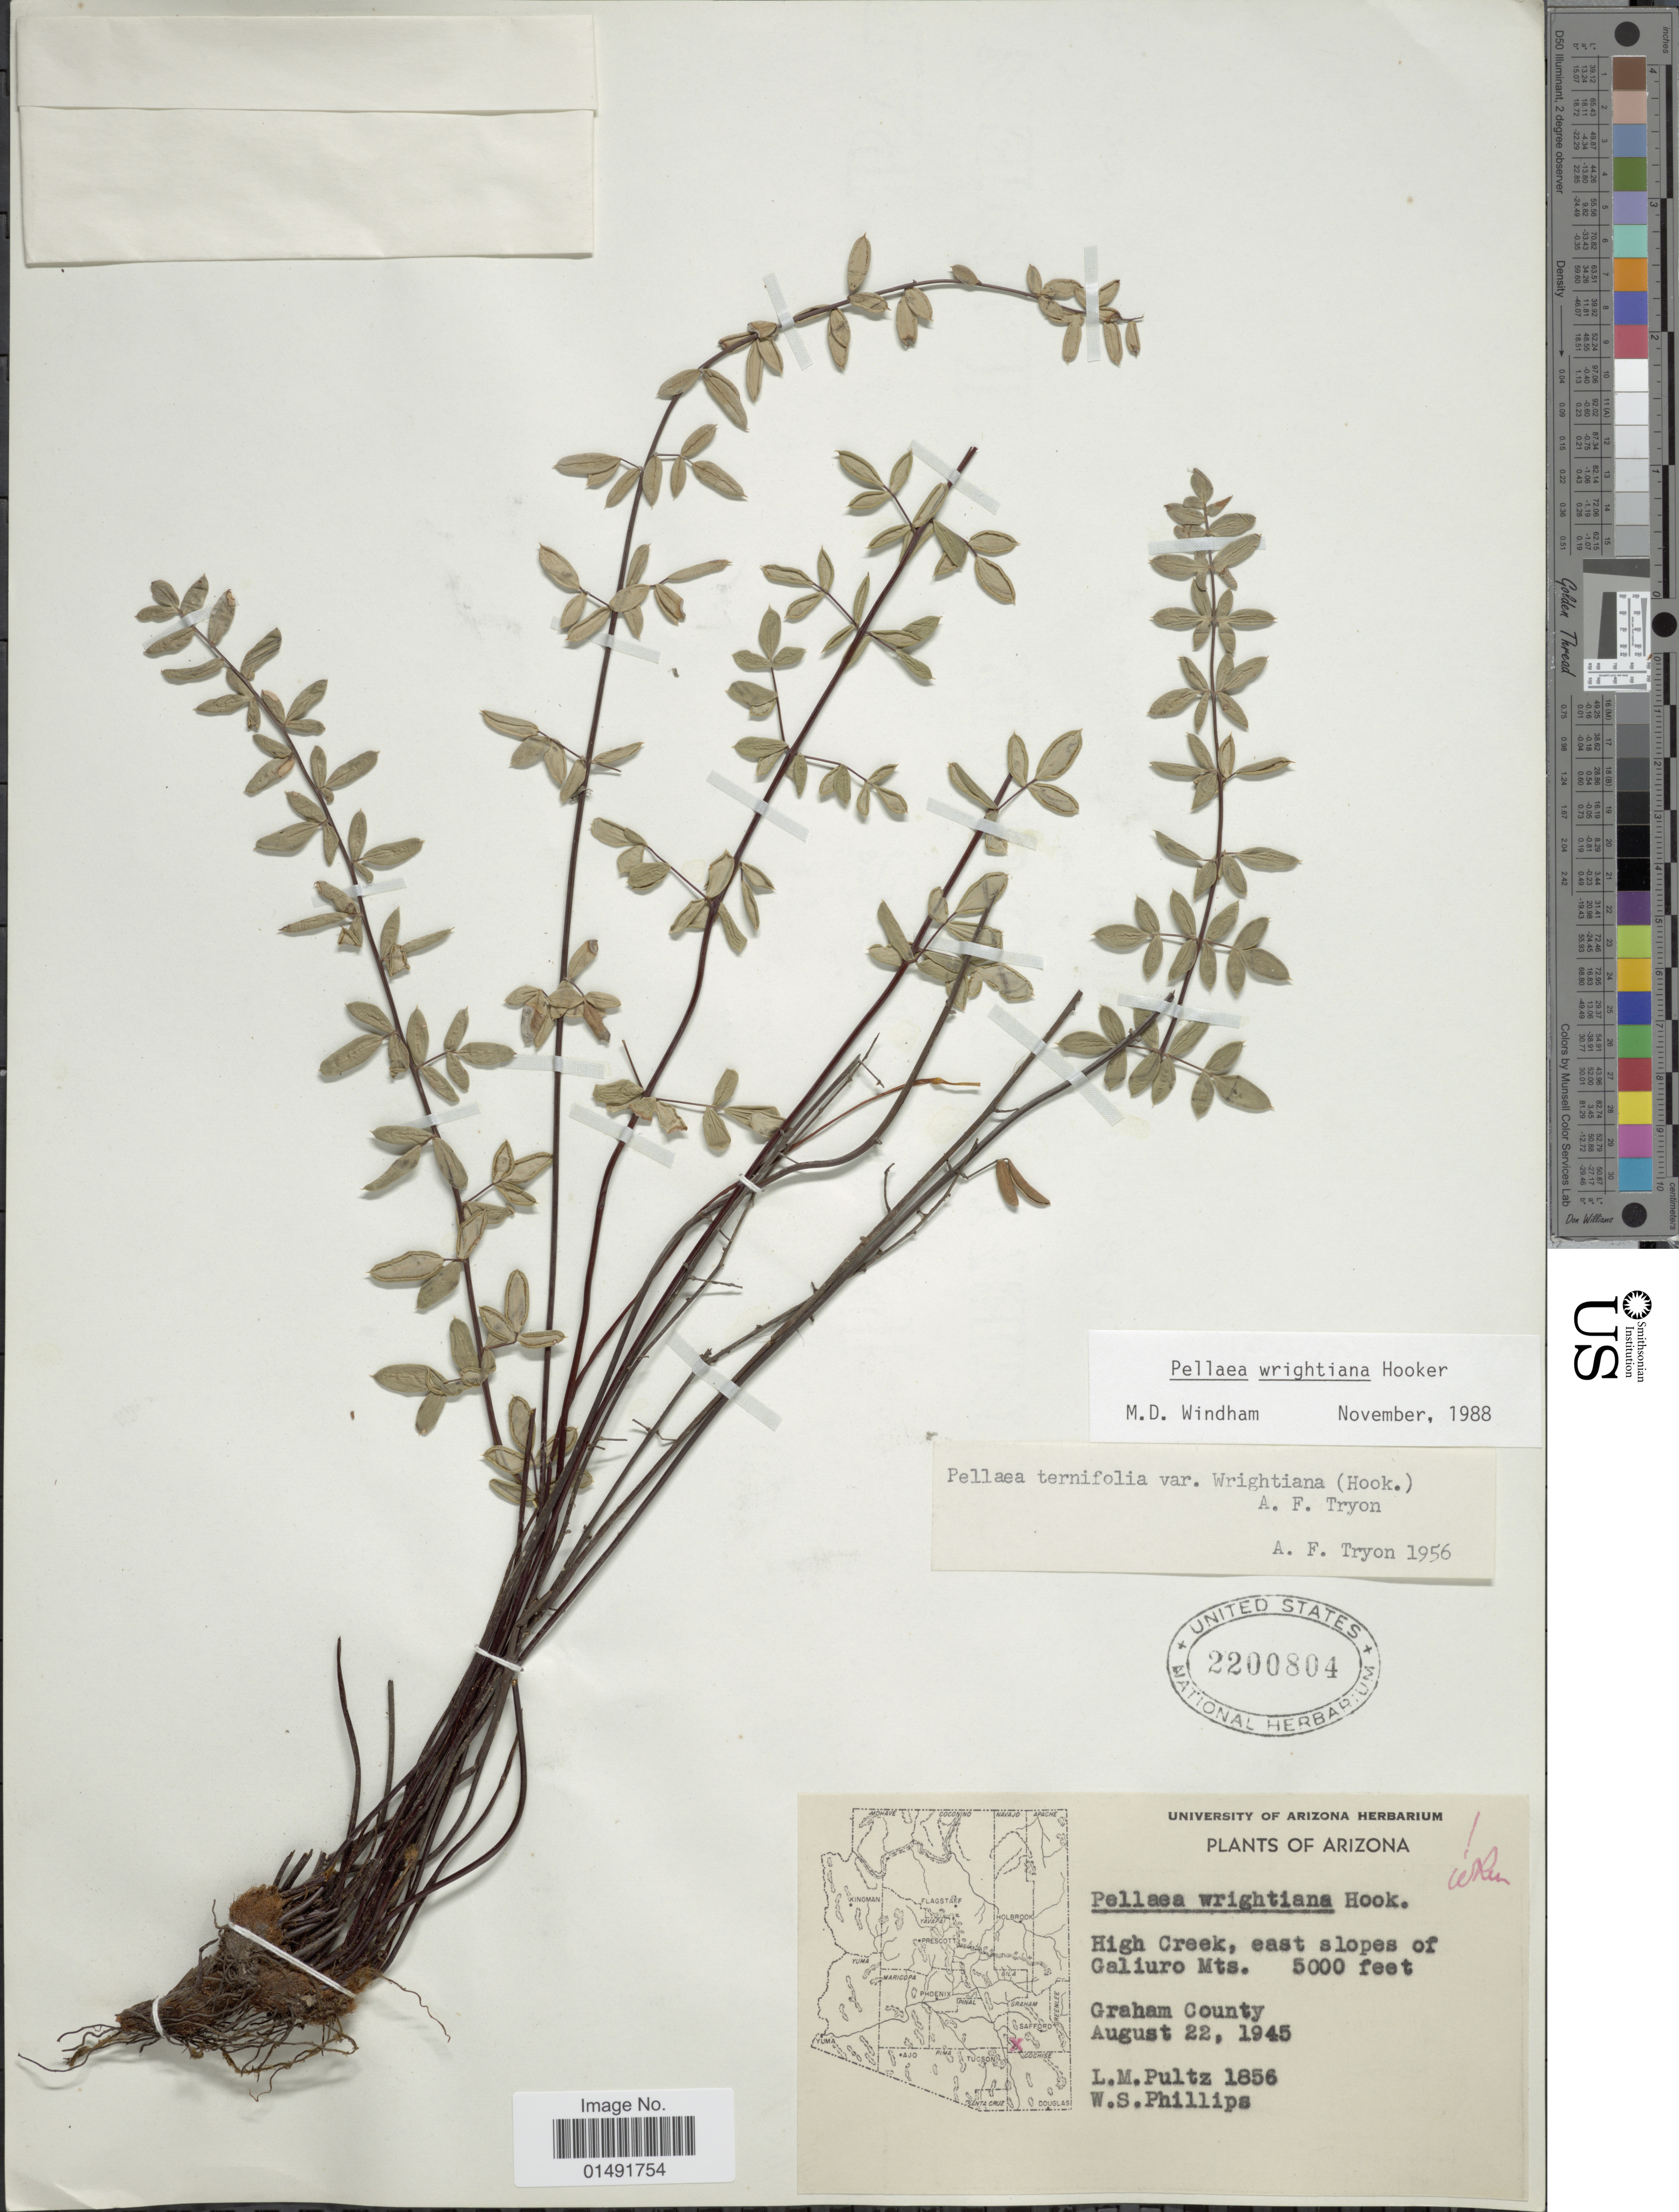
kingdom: Plantae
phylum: Tracheophyta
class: Polypodiopsida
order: Polypodiales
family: Pteridaceae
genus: Pellaea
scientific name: Pellaea wrightiana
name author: Hook.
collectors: L. Pultz & W. S. Phillips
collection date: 1945-08-22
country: United States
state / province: Arizona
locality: High Creek, east slopes of Galiuro Mts, Graham County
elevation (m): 1524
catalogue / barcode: US 2200804